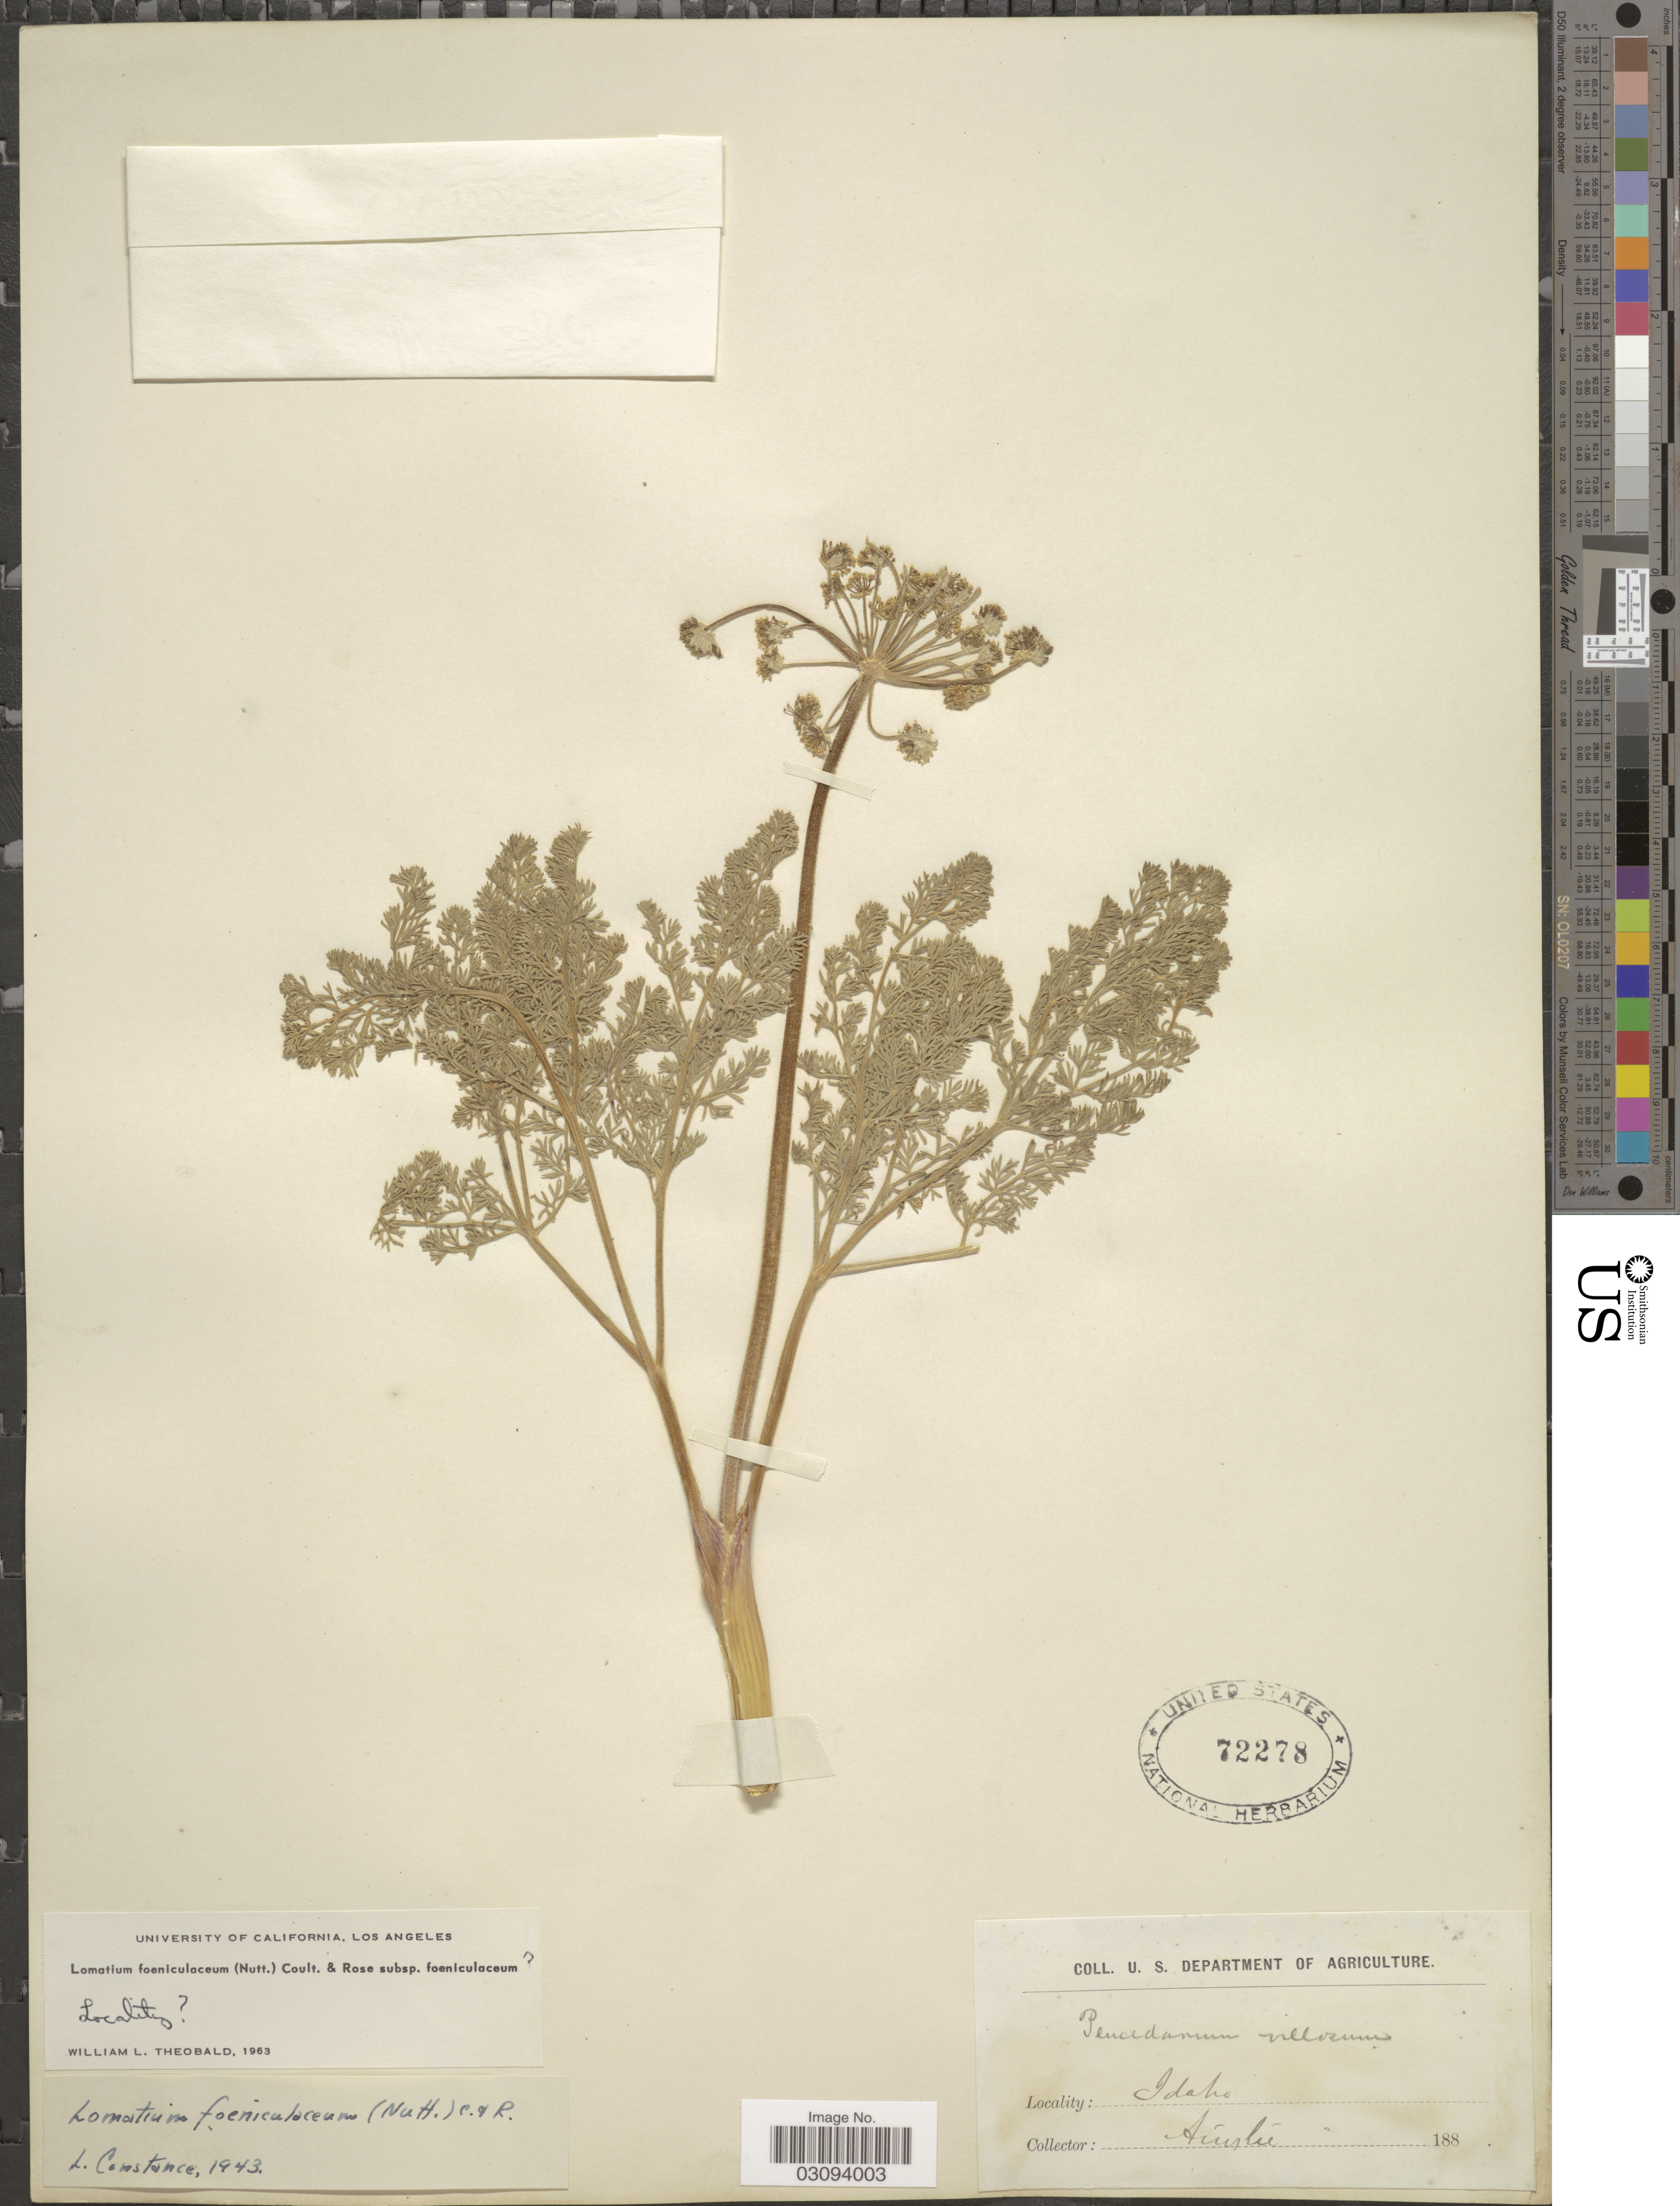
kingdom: Plantae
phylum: Tracheophyta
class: Magnoliopsida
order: Apiales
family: Apiaceae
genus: Lomatium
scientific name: Lomatium foeniculaceum subsp. foeniculaceum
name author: (Nutt.) J.M. Coult. & Rose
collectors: Ainslie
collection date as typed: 188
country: United States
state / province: Idaho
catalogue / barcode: US 72278